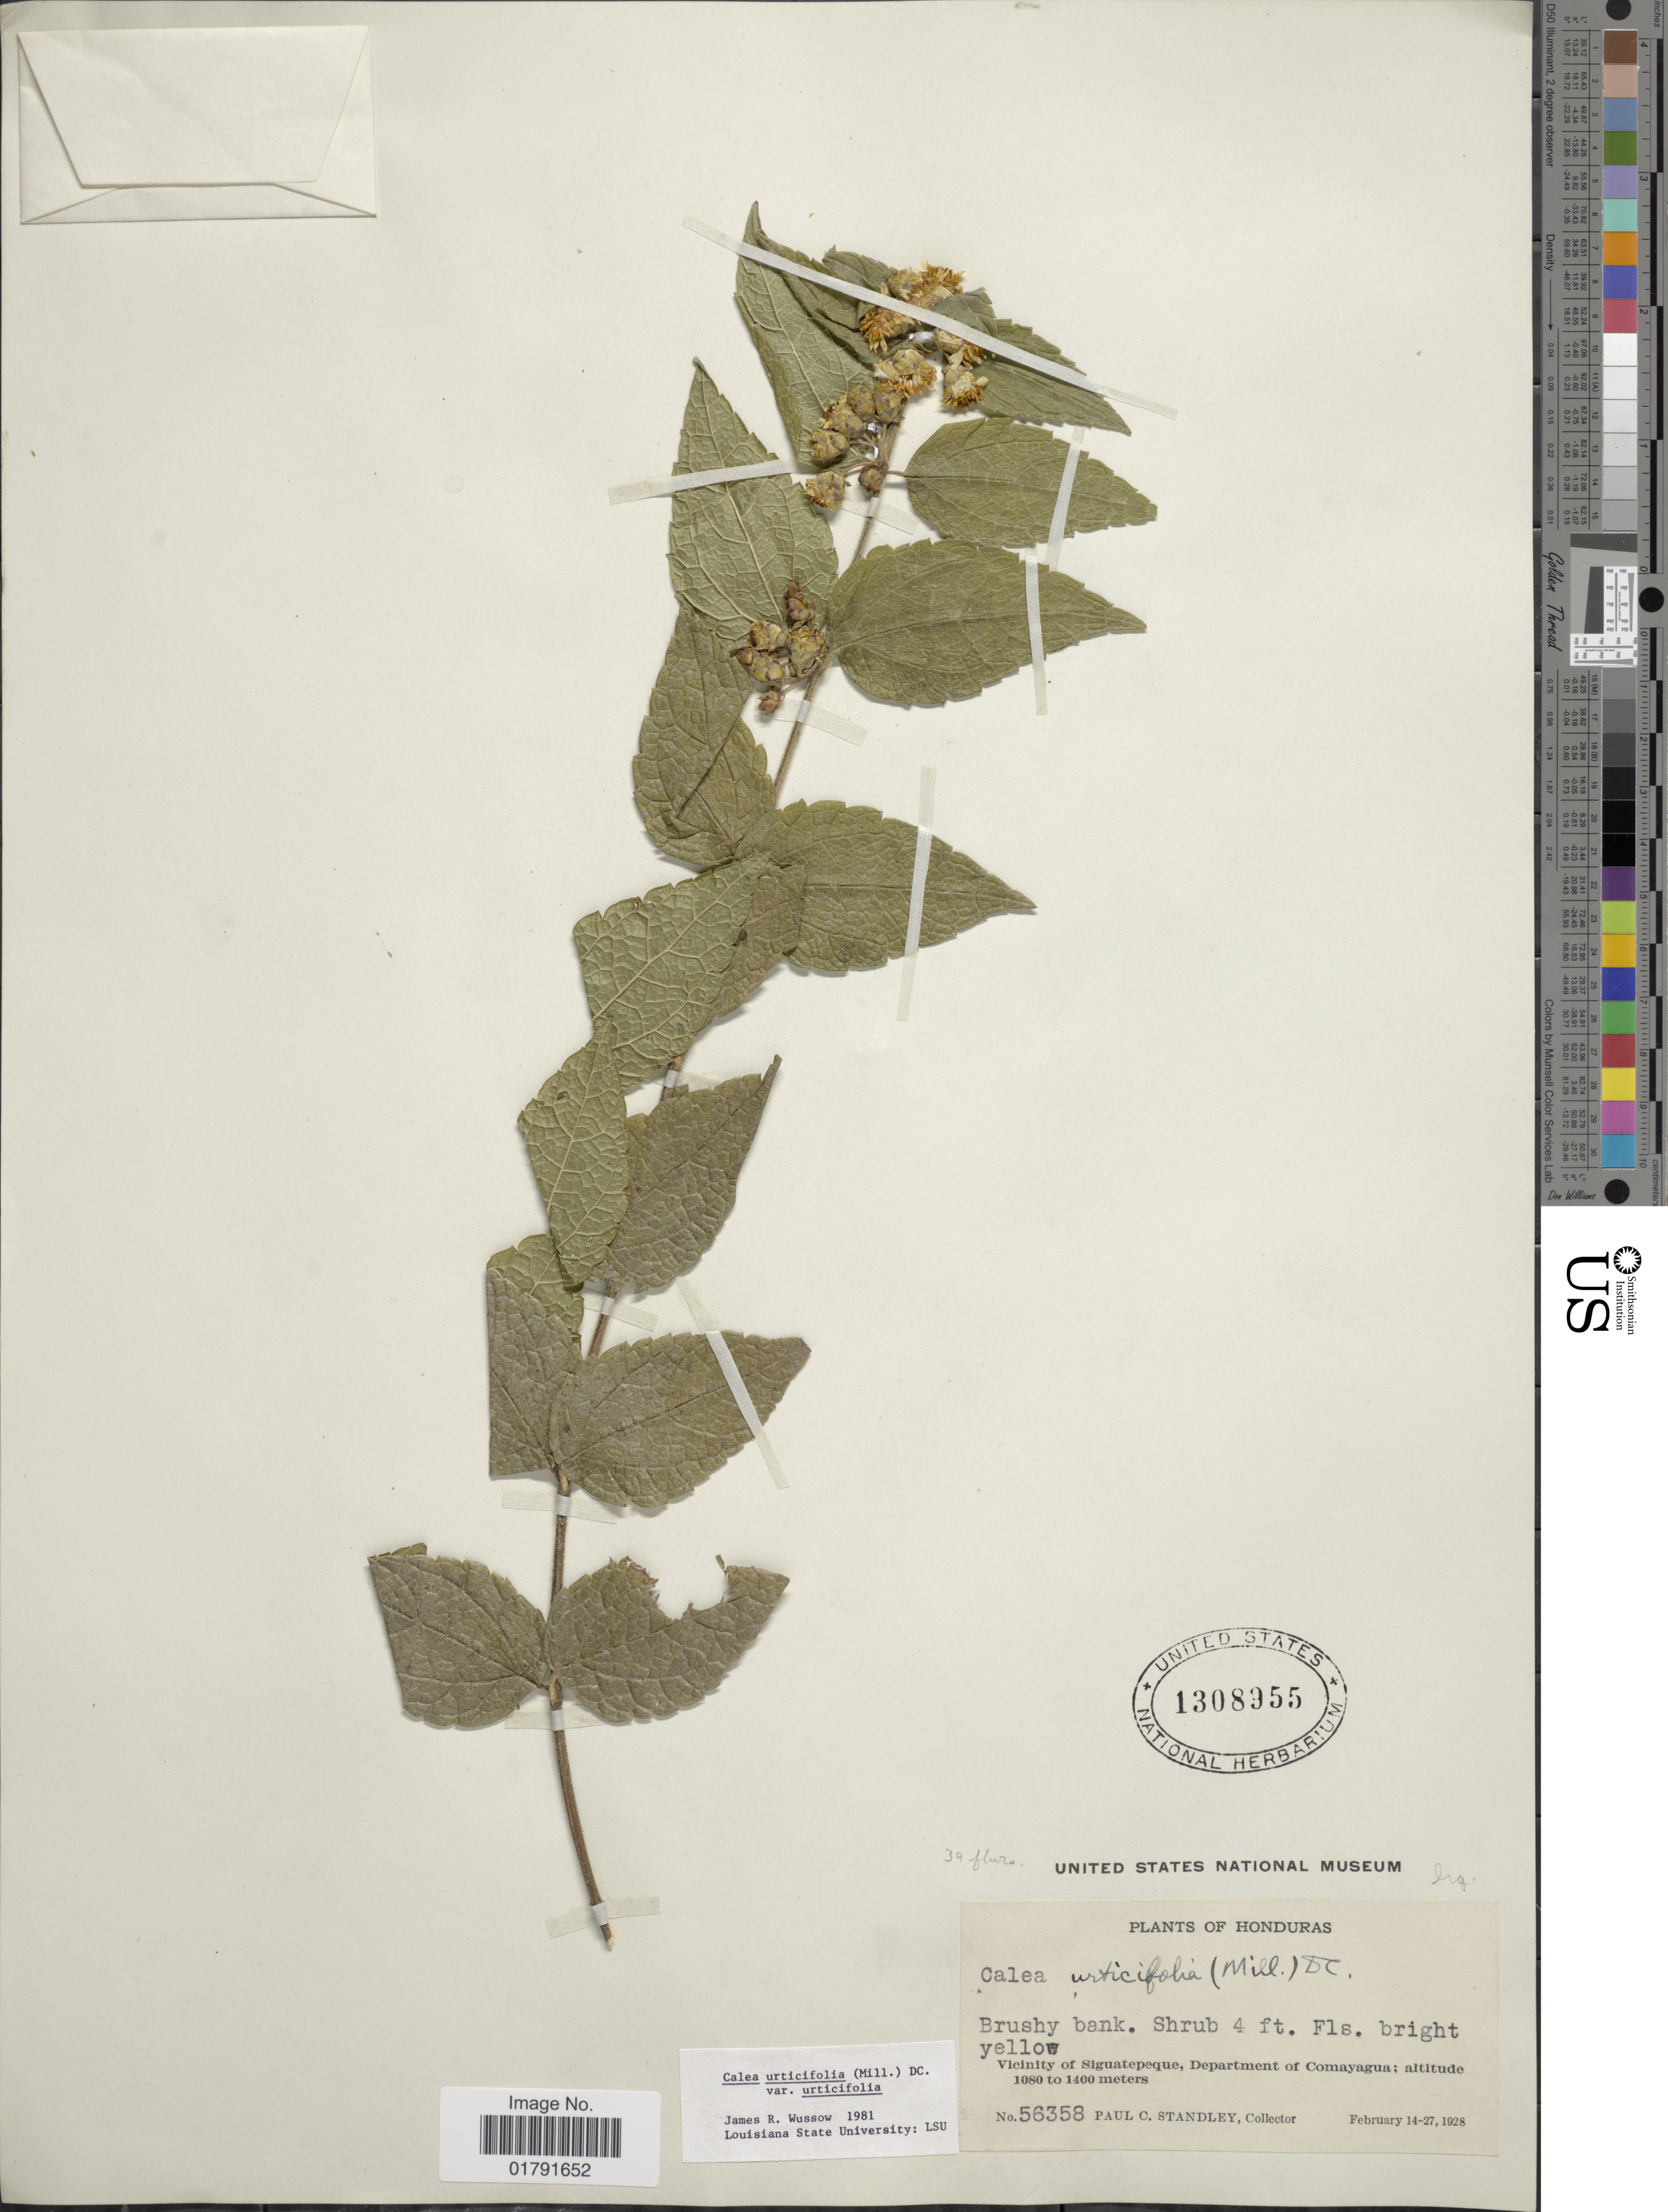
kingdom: Plantae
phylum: Tracheophyta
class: Magnoliopsida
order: Asterales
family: Asteraceae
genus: Calea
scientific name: Calea urticifolia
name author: (Mill.) DC.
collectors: P. C. Standley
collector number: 56358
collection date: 1928-02-14/1928-02-27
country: Honduras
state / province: Comayagua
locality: Brushy bank, vicinity of Siguatepeque.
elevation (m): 1080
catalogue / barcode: US 1308955